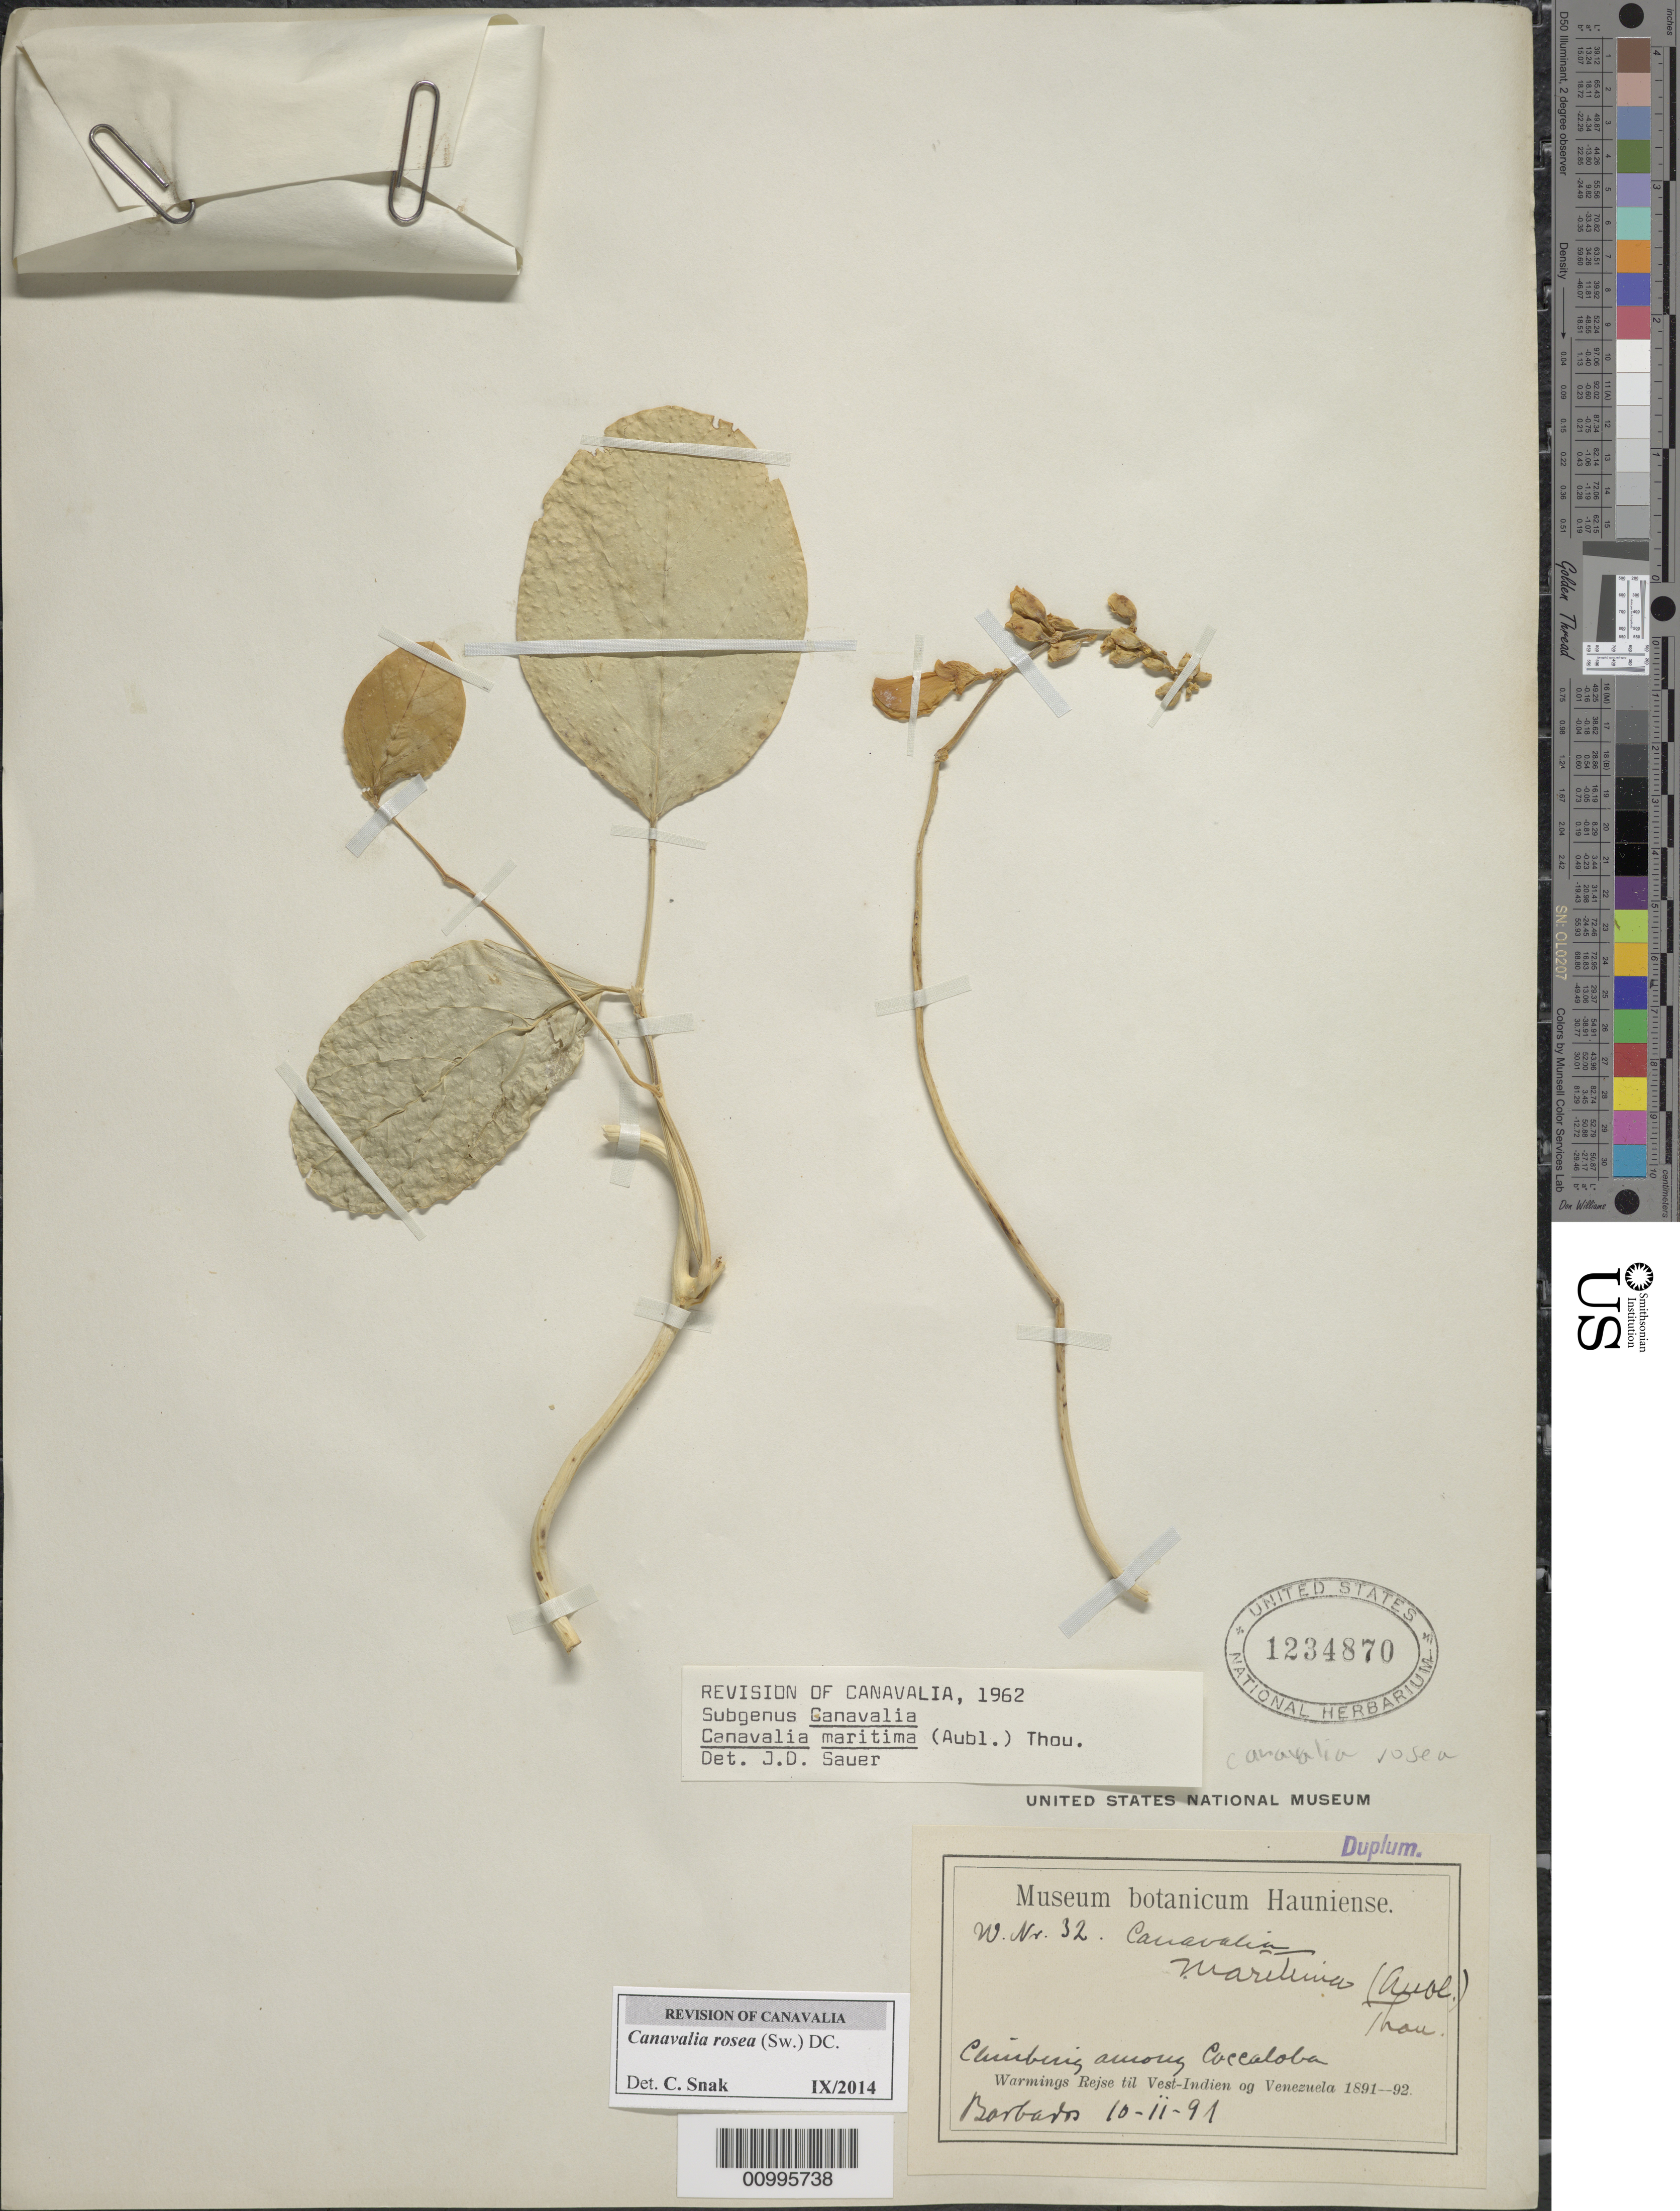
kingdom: Plantae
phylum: Tracheophyta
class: Magnoliopsida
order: Fabales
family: Fabaceae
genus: Canavalia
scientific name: Canavalia rosea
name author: (Sw.) DC.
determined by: Snak, C.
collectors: E. Warming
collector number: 32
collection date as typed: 11 Oct 1891 or 10 Nov 1891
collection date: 1891-11-10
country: Barbados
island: Barbados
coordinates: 0 N, 0 E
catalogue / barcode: US 1234870